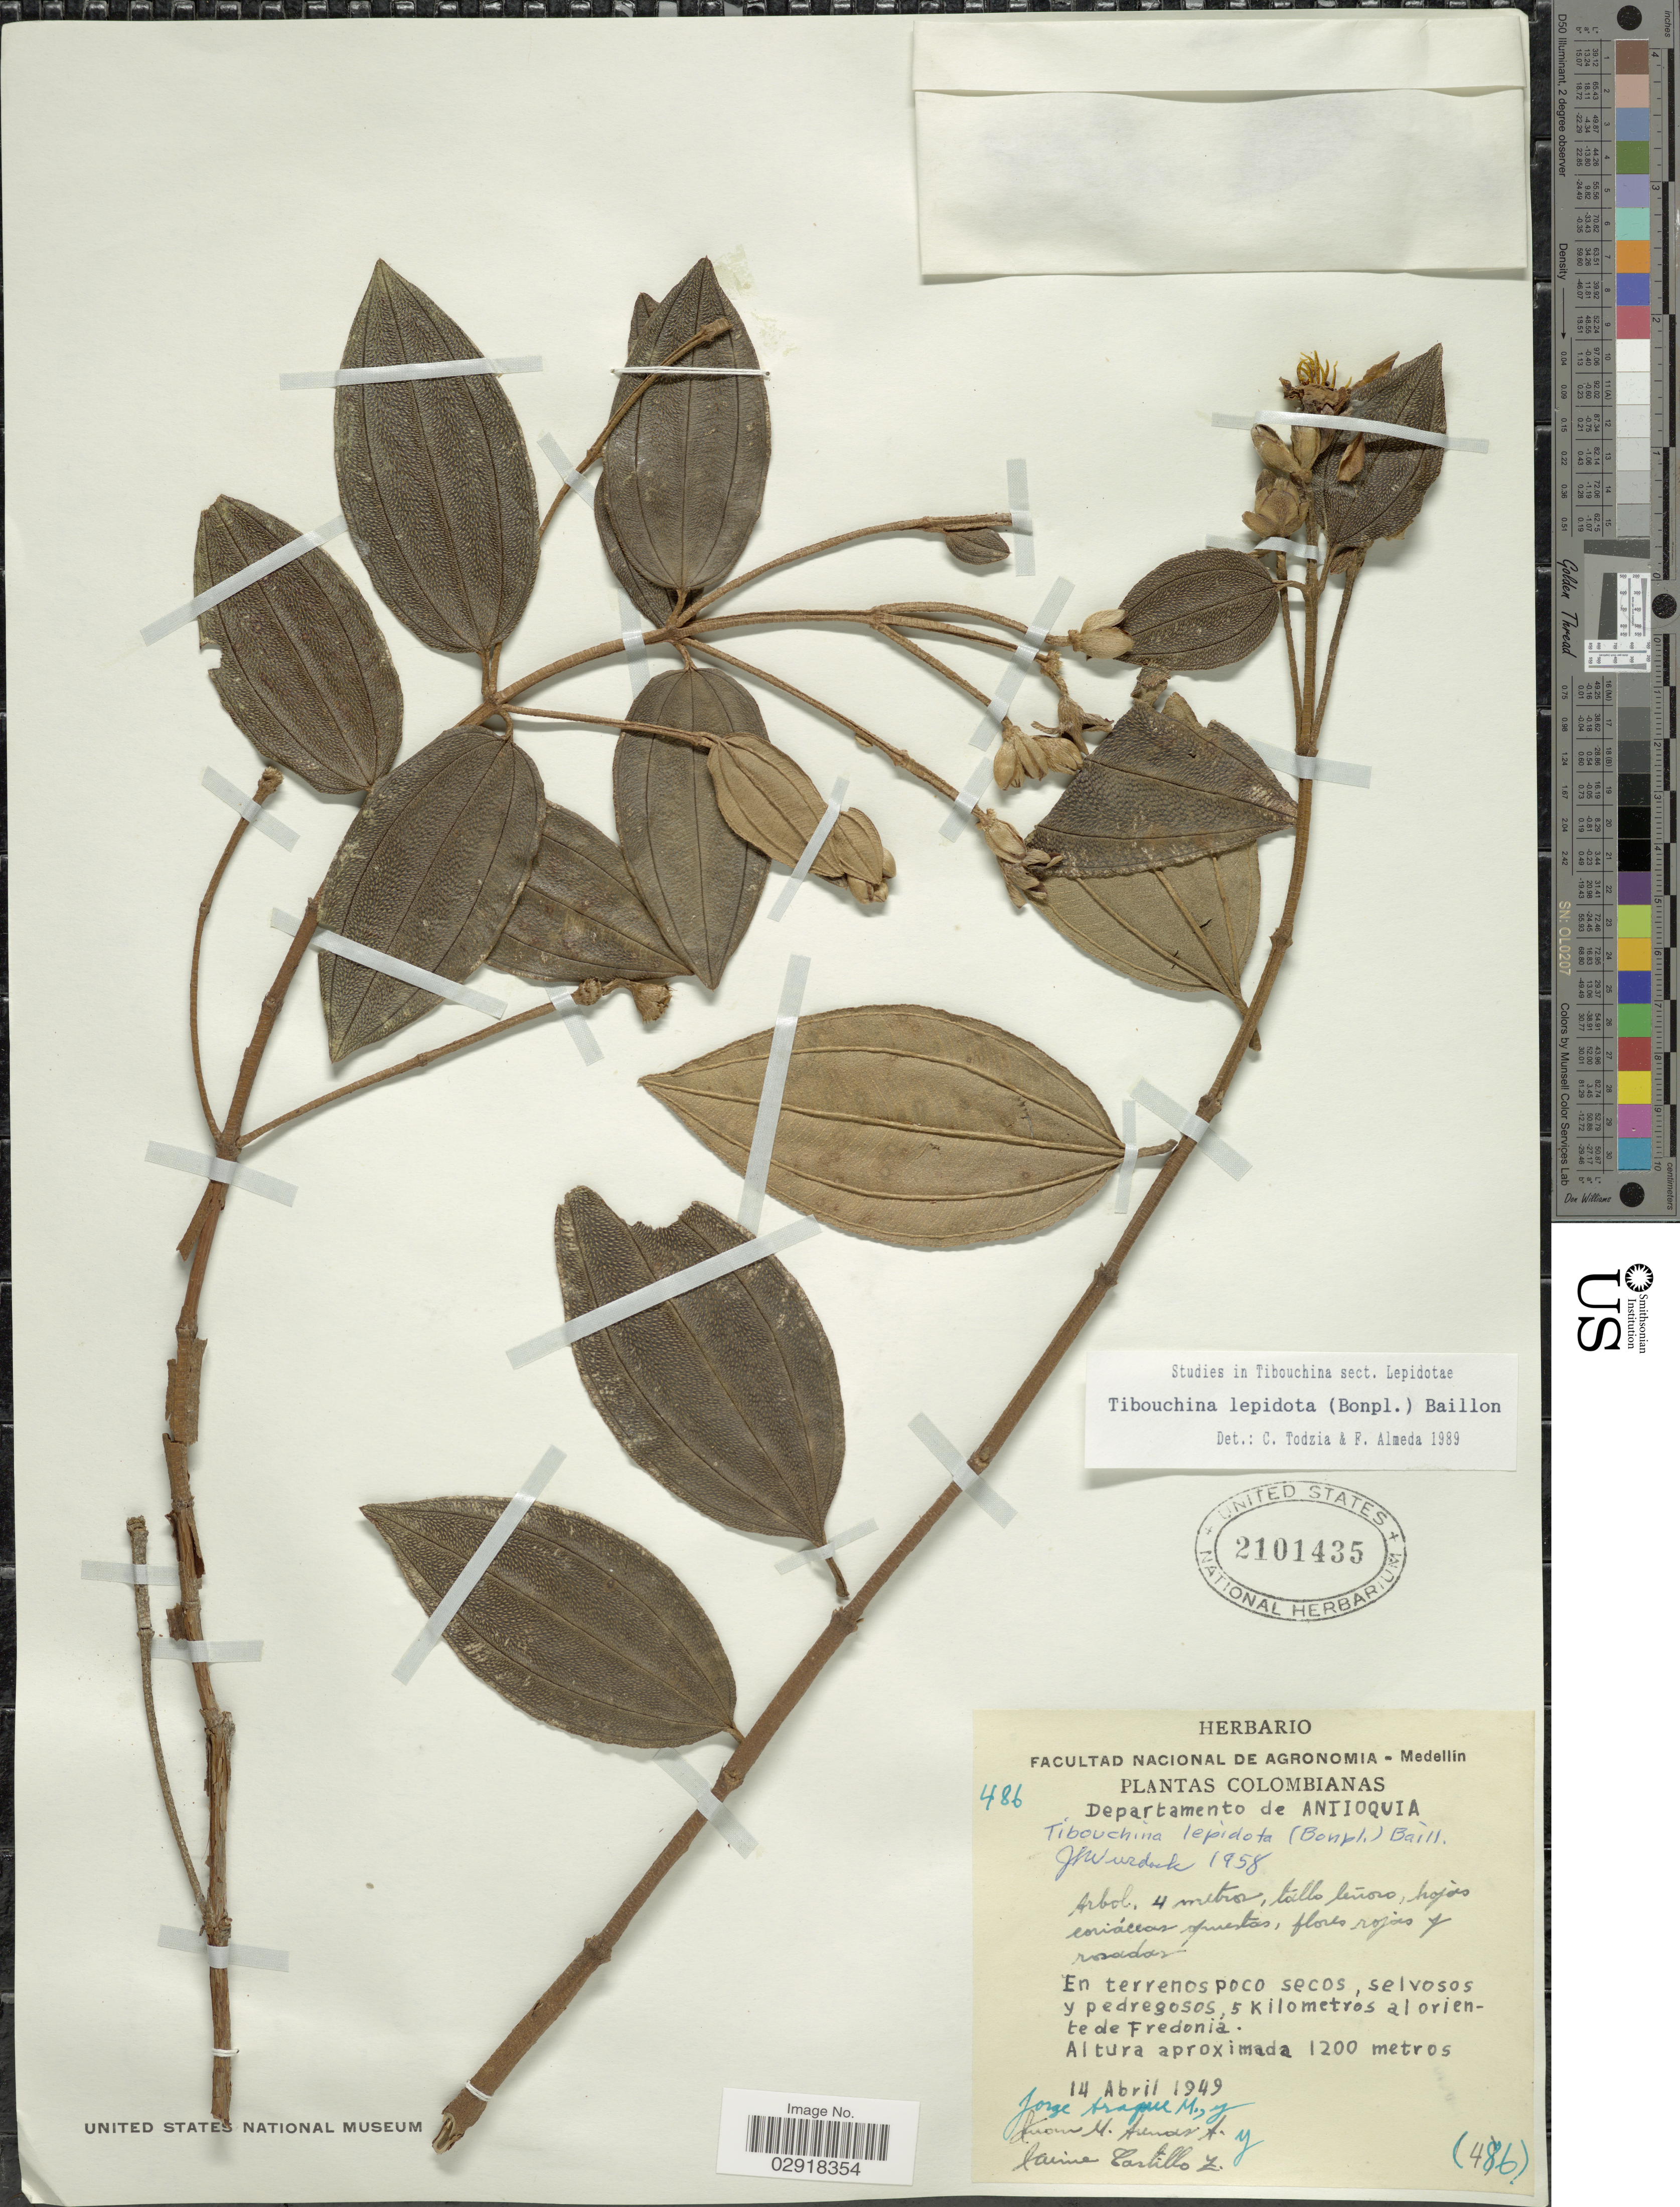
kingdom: Plantae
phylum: Tracheophyta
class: Magnoliopsida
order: Myrtales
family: Melastomataceae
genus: Andesanthus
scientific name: Andesanthus lepidotus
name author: (Humb. & Bonpl.) P.J.F. Guim. & Michelang.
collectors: J. Araque Molina, J. M. Arenas A. & C. Castillo Z.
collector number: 486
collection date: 1949-04-14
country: Colombia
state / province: Antioquia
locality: Departamento de Antioquia, en terrenos poco secos, selvosos y pedregosos, 5 Kilometrós aloriente Fredoniá.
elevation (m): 1200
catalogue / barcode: US 2101435